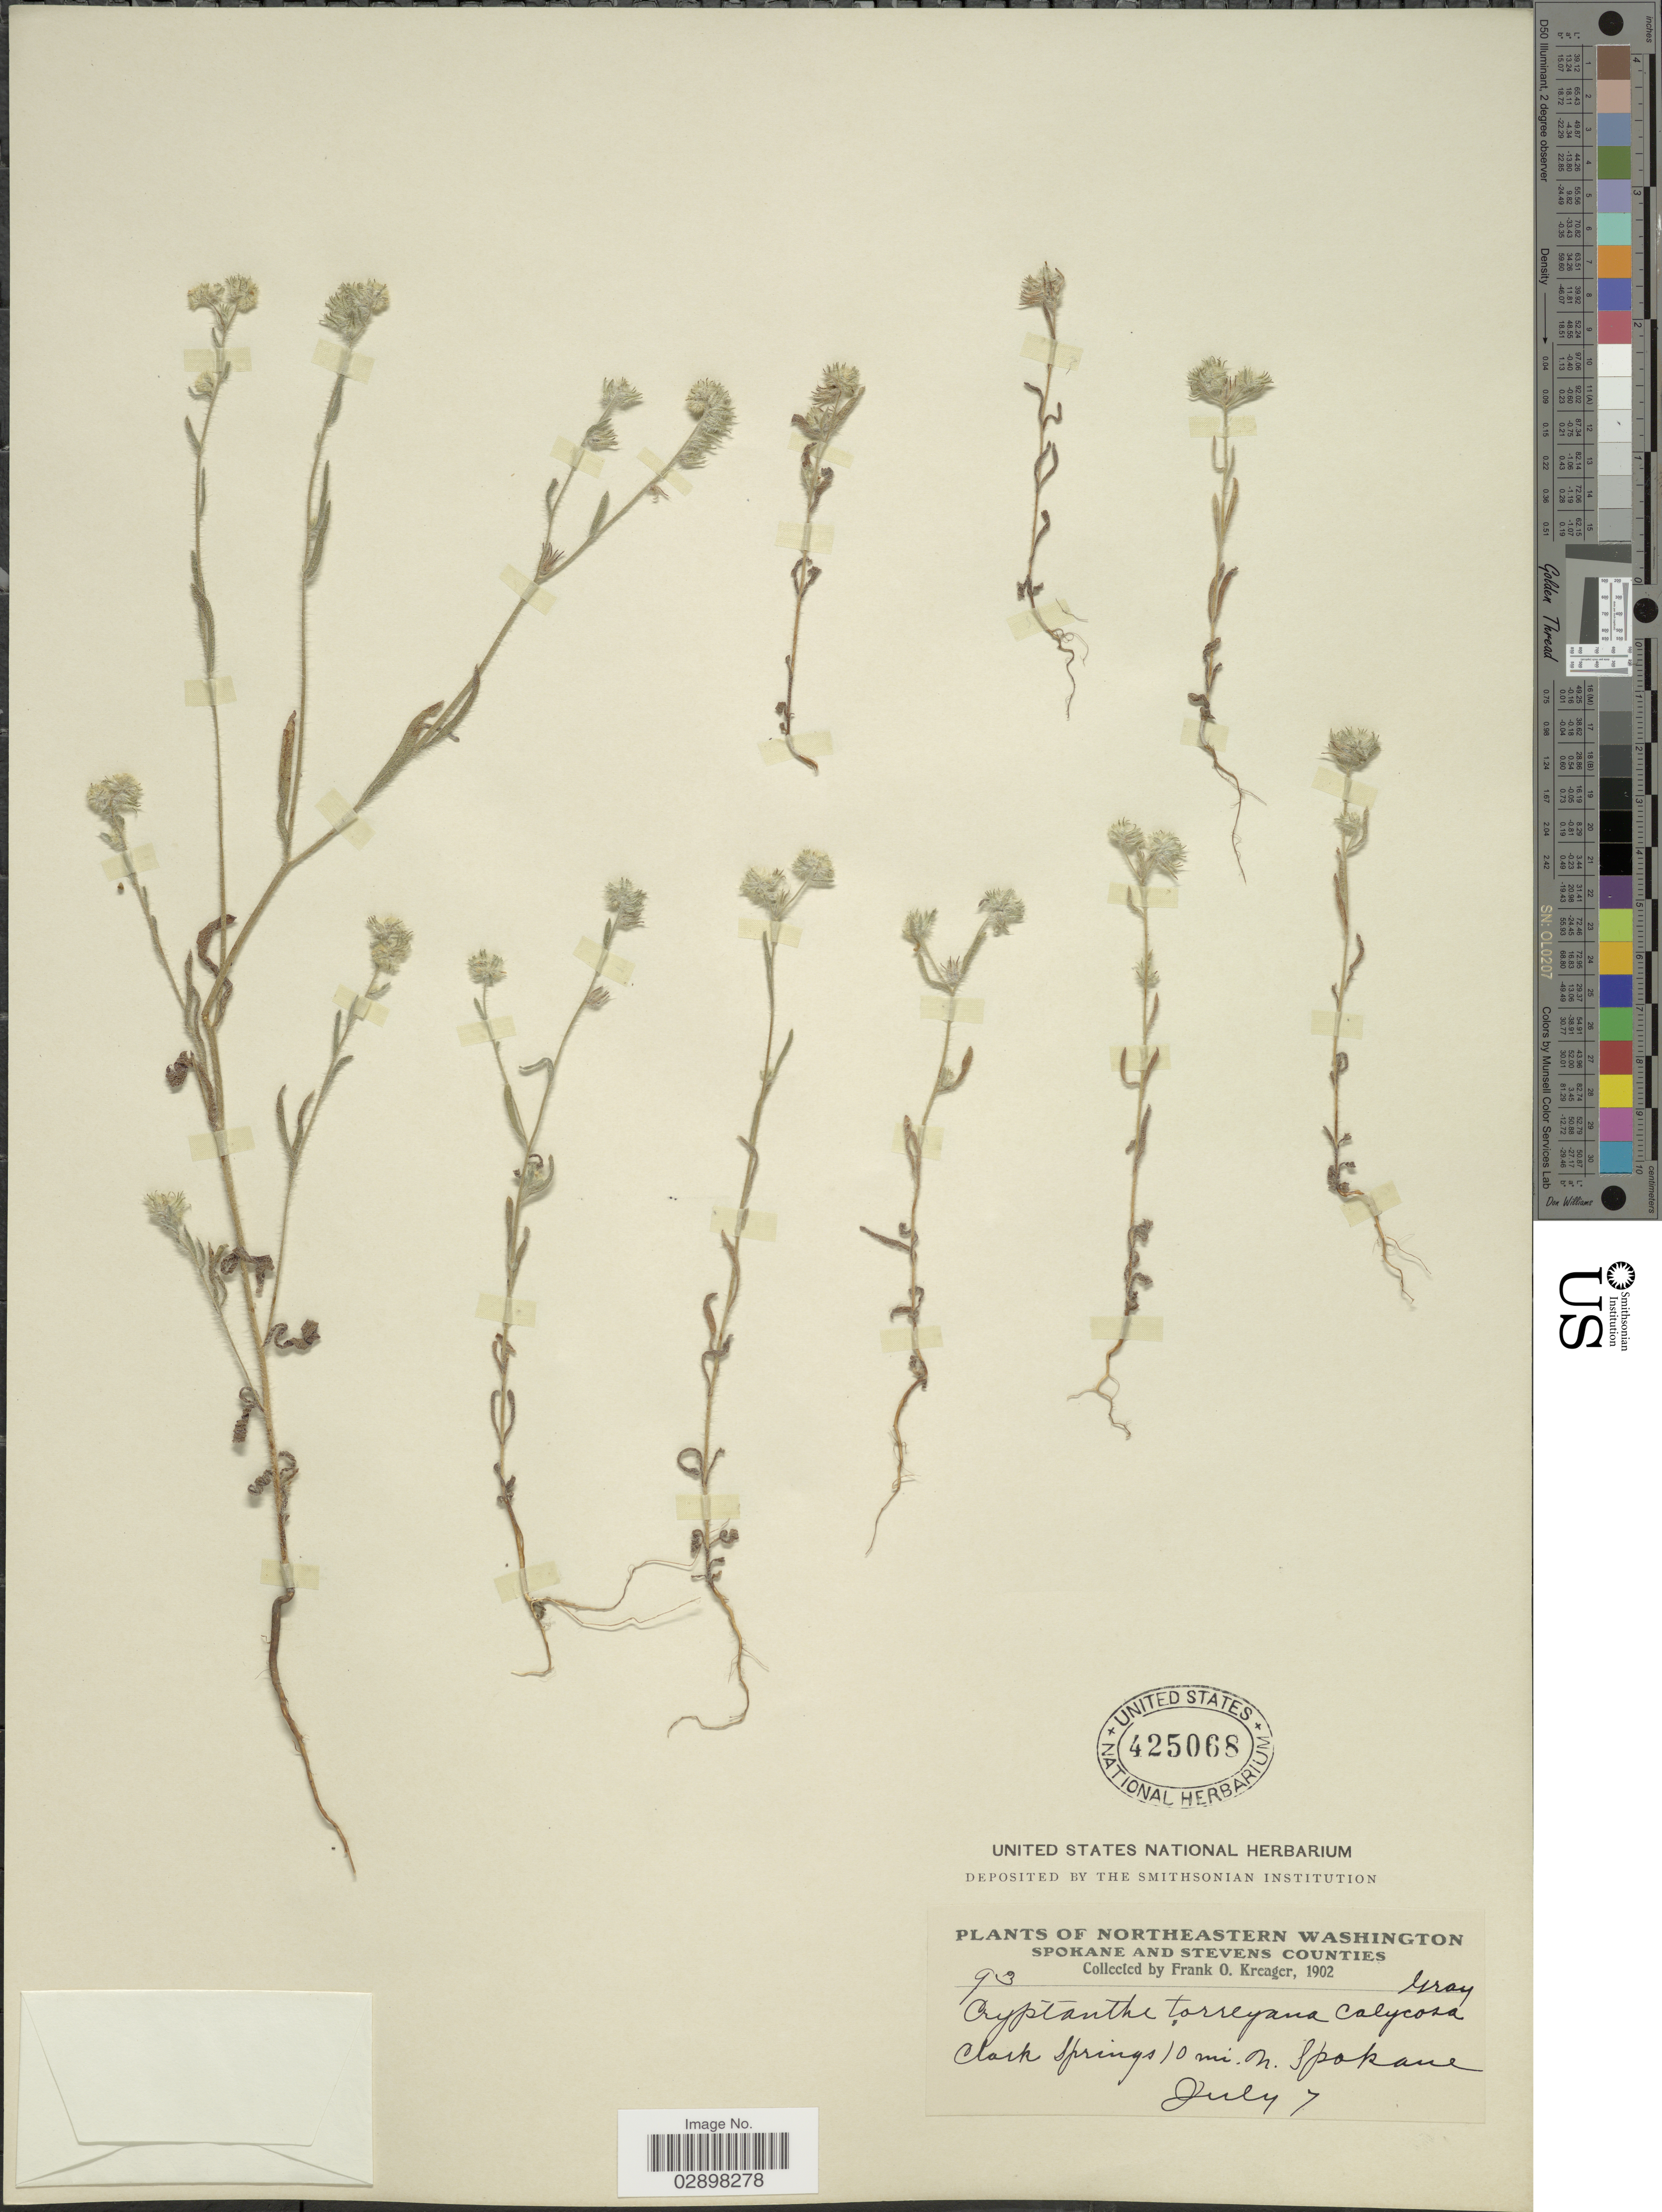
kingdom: Plantae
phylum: Tracheophyta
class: Magnoliopsida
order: Boraginales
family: Boraginaceae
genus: Cryptantha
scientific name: Cryptantha torreyana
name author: (A. Gray) S.W. Greene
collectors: F. Kreager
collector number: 93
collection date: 1902-07-07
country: United States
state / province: Washington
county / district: Spokane / Stevens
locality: Northeastern Washington, Spokane and Stevens Counties, Clark Springs 10 mi. n. Spokane.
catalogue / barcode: US 425068